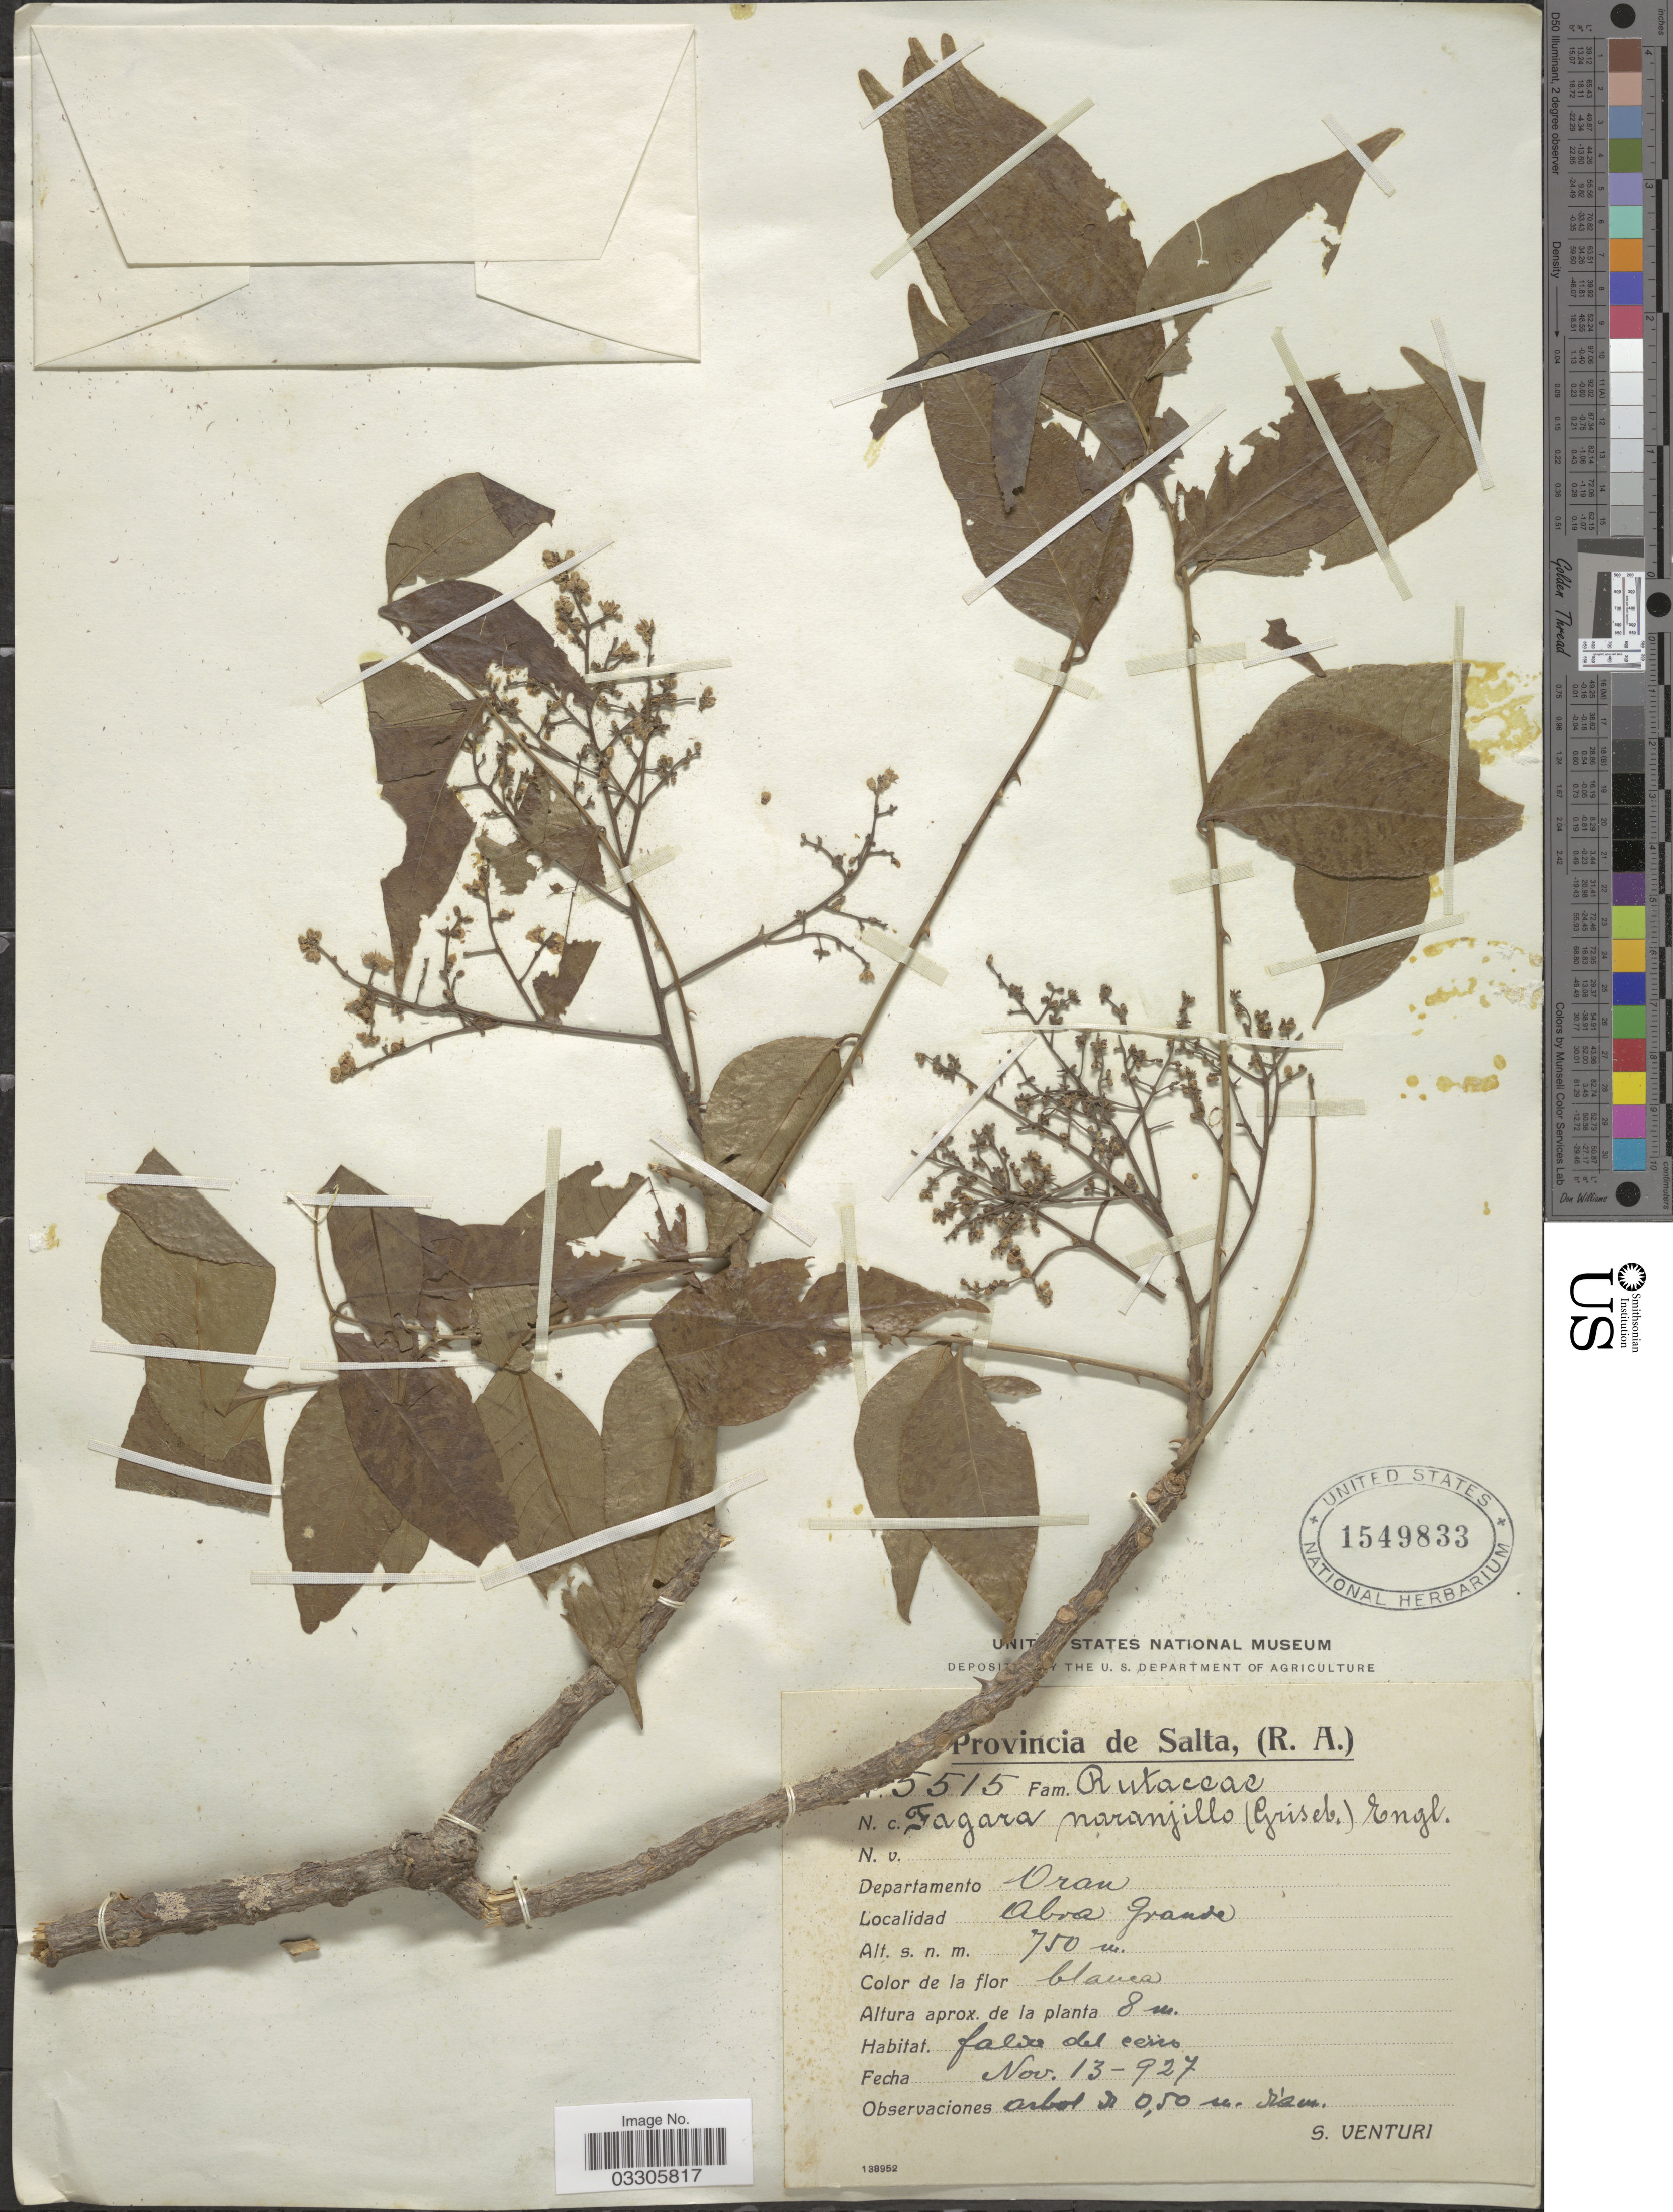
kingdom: Plantae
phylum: Tracheophyta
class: Magnoliopsida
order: Sapindales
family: Rutaceae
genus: Zanthoxylum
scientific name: Zanthoxylum naranjillo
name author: Griseb.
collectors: S. Venturi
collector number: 5515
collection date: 1927-11-13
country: Argentina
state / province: Salta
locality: Departamento Oran, Abra Grande.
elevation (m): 750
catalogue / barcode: US 1549833